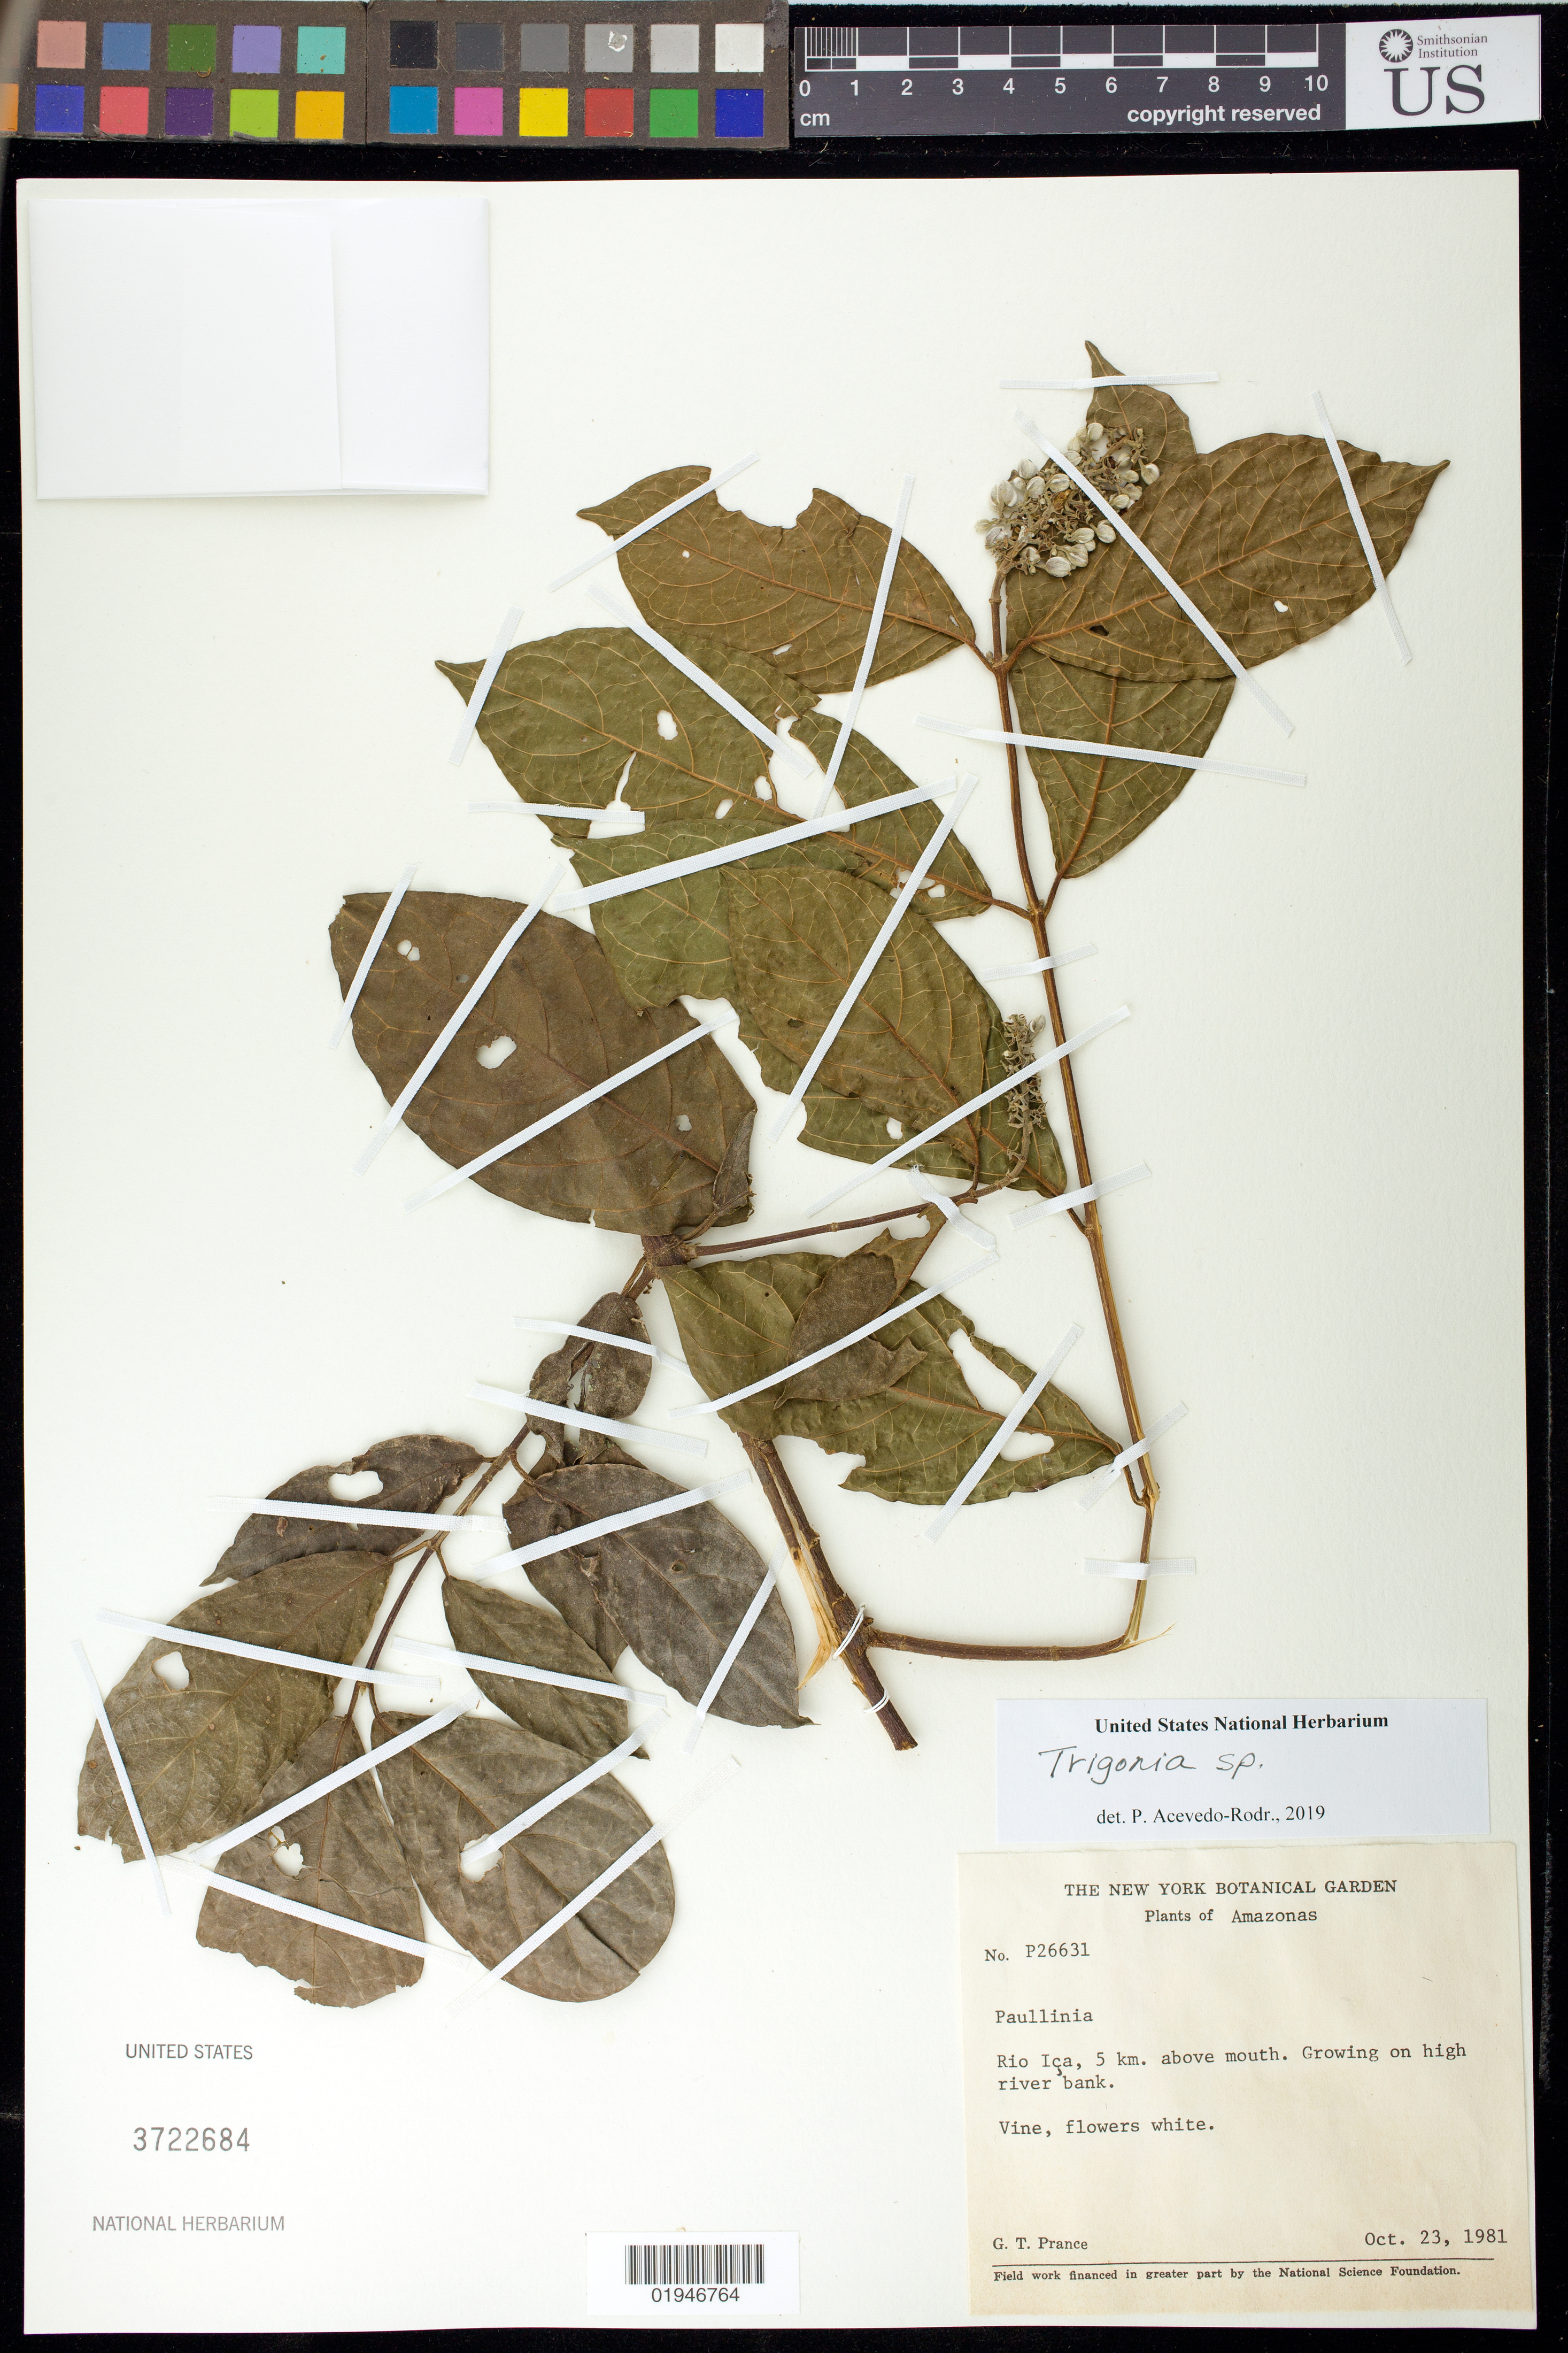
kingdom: Plantae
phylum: Tracheophyta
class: Magnoliopsida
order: Malpighiales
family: Trigoniaceae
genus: Trigonia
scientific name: Trigonia sp.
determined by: Acevedo-Rodríguez, P., (BOT), Smithsonian Institution - National Museum of Natural History (UNITED STATES)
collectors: G. T. Prance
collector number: P26631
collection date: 1981-10-23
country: Peru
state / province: Amazonas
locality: Rio Iça, 5 km above mouth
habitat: Growing on high river bank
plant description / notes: Locality could be Brazil but Rio Iça is listed in Peru, although Prance was in Pará, Brazil 2 days prior?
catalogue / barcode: US 3722684